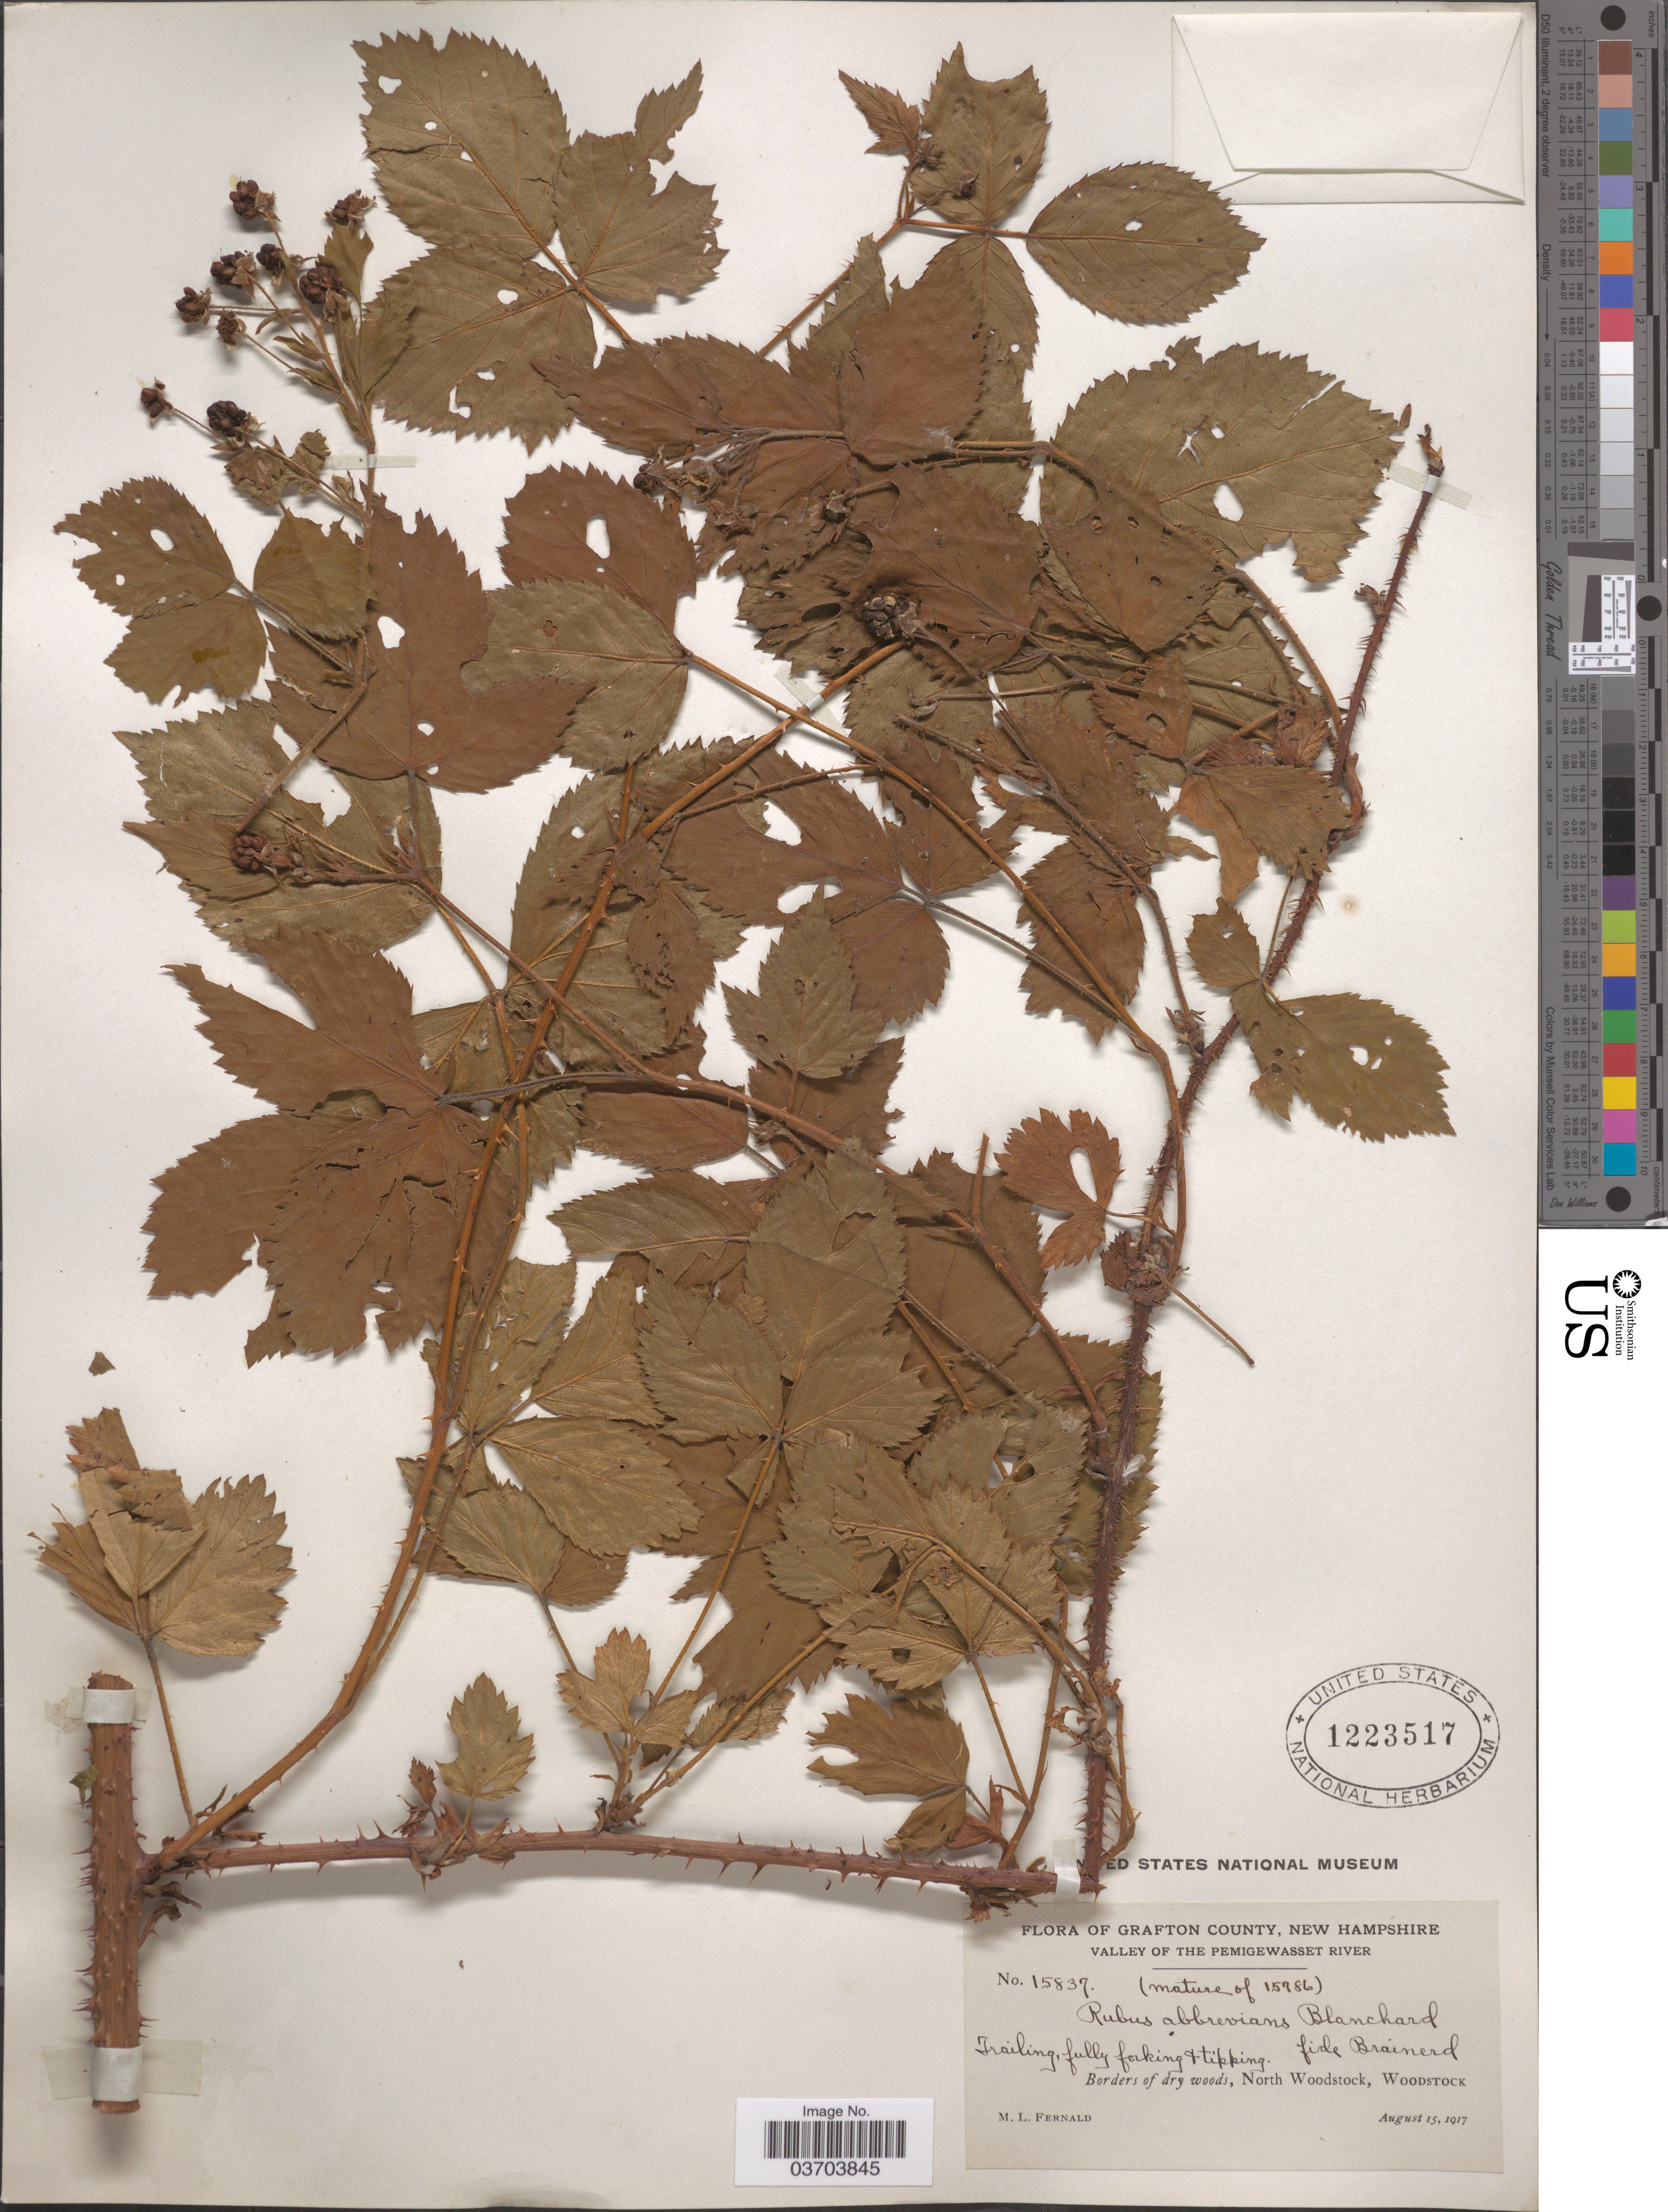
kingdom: Plantae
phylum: Tracheophyta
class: Magnoliopsida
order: Rosales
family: Rosaceae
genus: Rubus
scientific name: Rubus abbrevians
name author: Blanch.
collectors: M. L. Fernald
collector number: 15837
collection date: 1917-08-15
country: United States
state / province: New Hampshire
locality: Grafton County. Valley of the Pemigewasset River. Borders of dry woods, North Woodstock, Woodstock.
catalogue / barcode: US 1223517